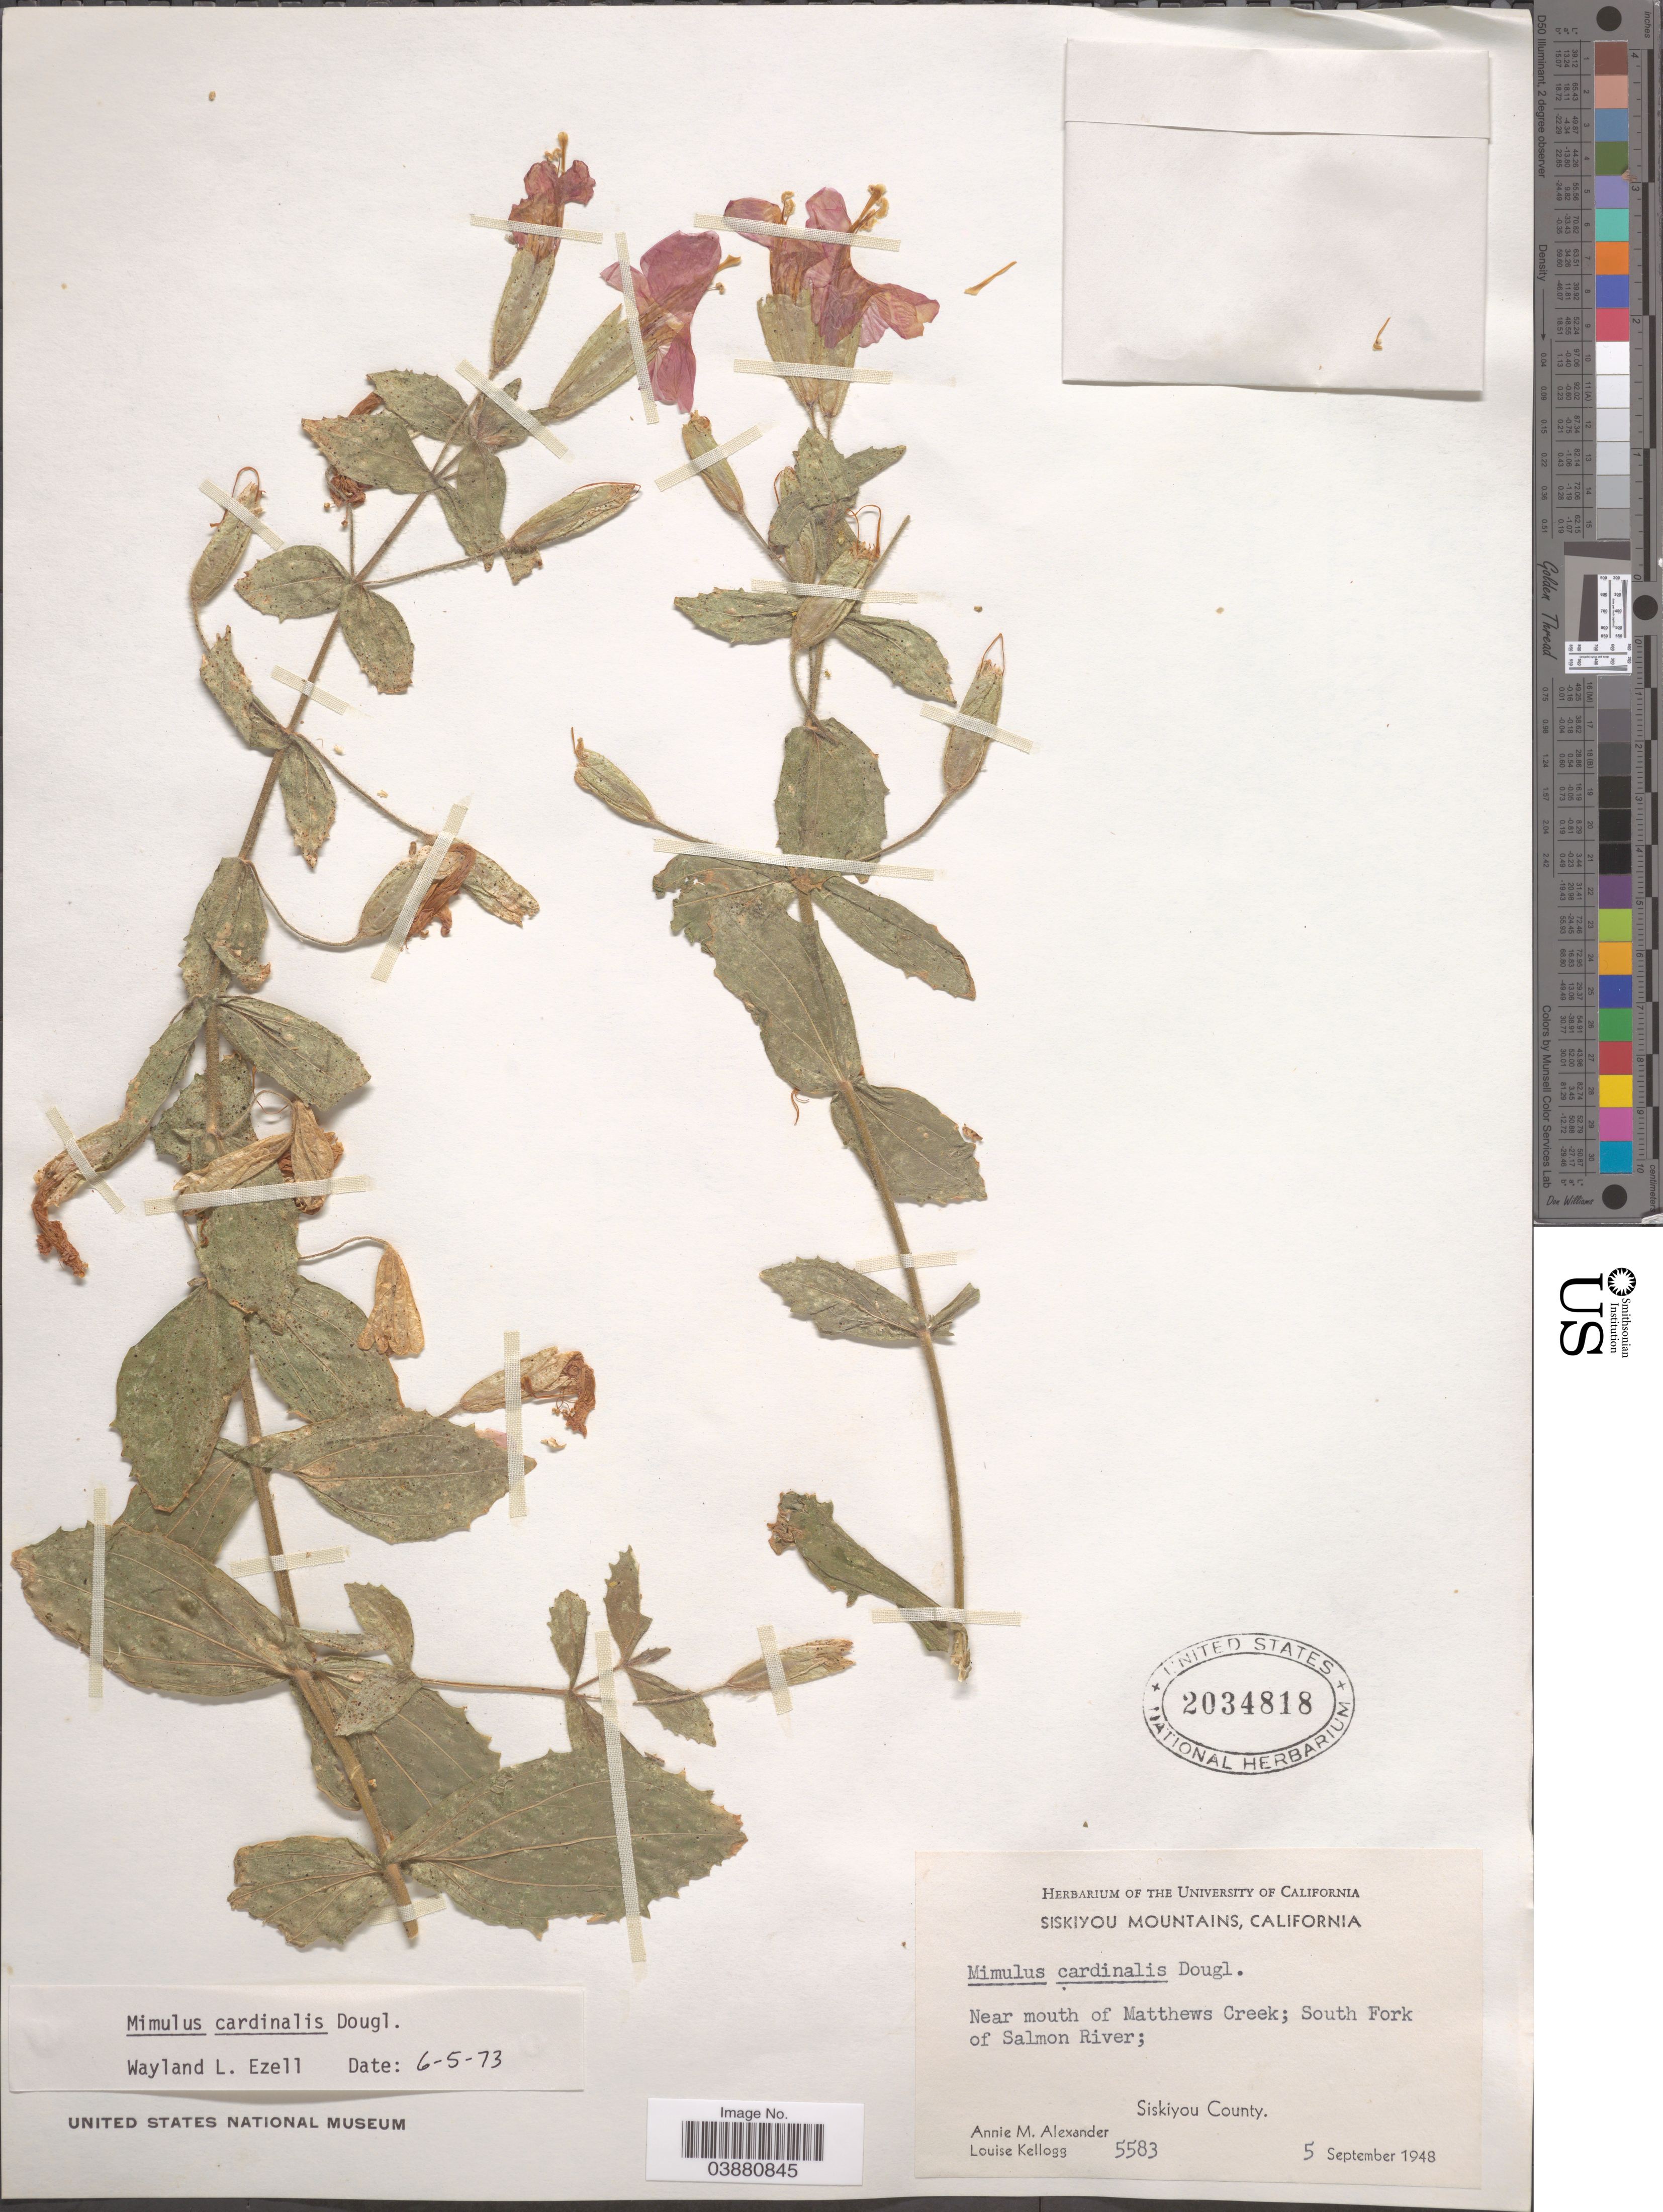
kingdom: Plantae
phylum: Tracheophyta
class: Magnoliopsida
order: Lamiales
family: Phrymaceae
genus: Mimulus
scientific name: Mimulus cardinalis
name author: Douglas ex Benth.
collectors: A. M. Alexander & L. Kellogg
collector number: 5583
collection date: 1948-09-05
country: United States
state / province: California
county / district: Siskiyou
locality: Siskiyou Mountains. Near mouth of Matthews Creek; South Fork of Salmon River; Siskiyou County.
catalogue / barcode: US 2034818